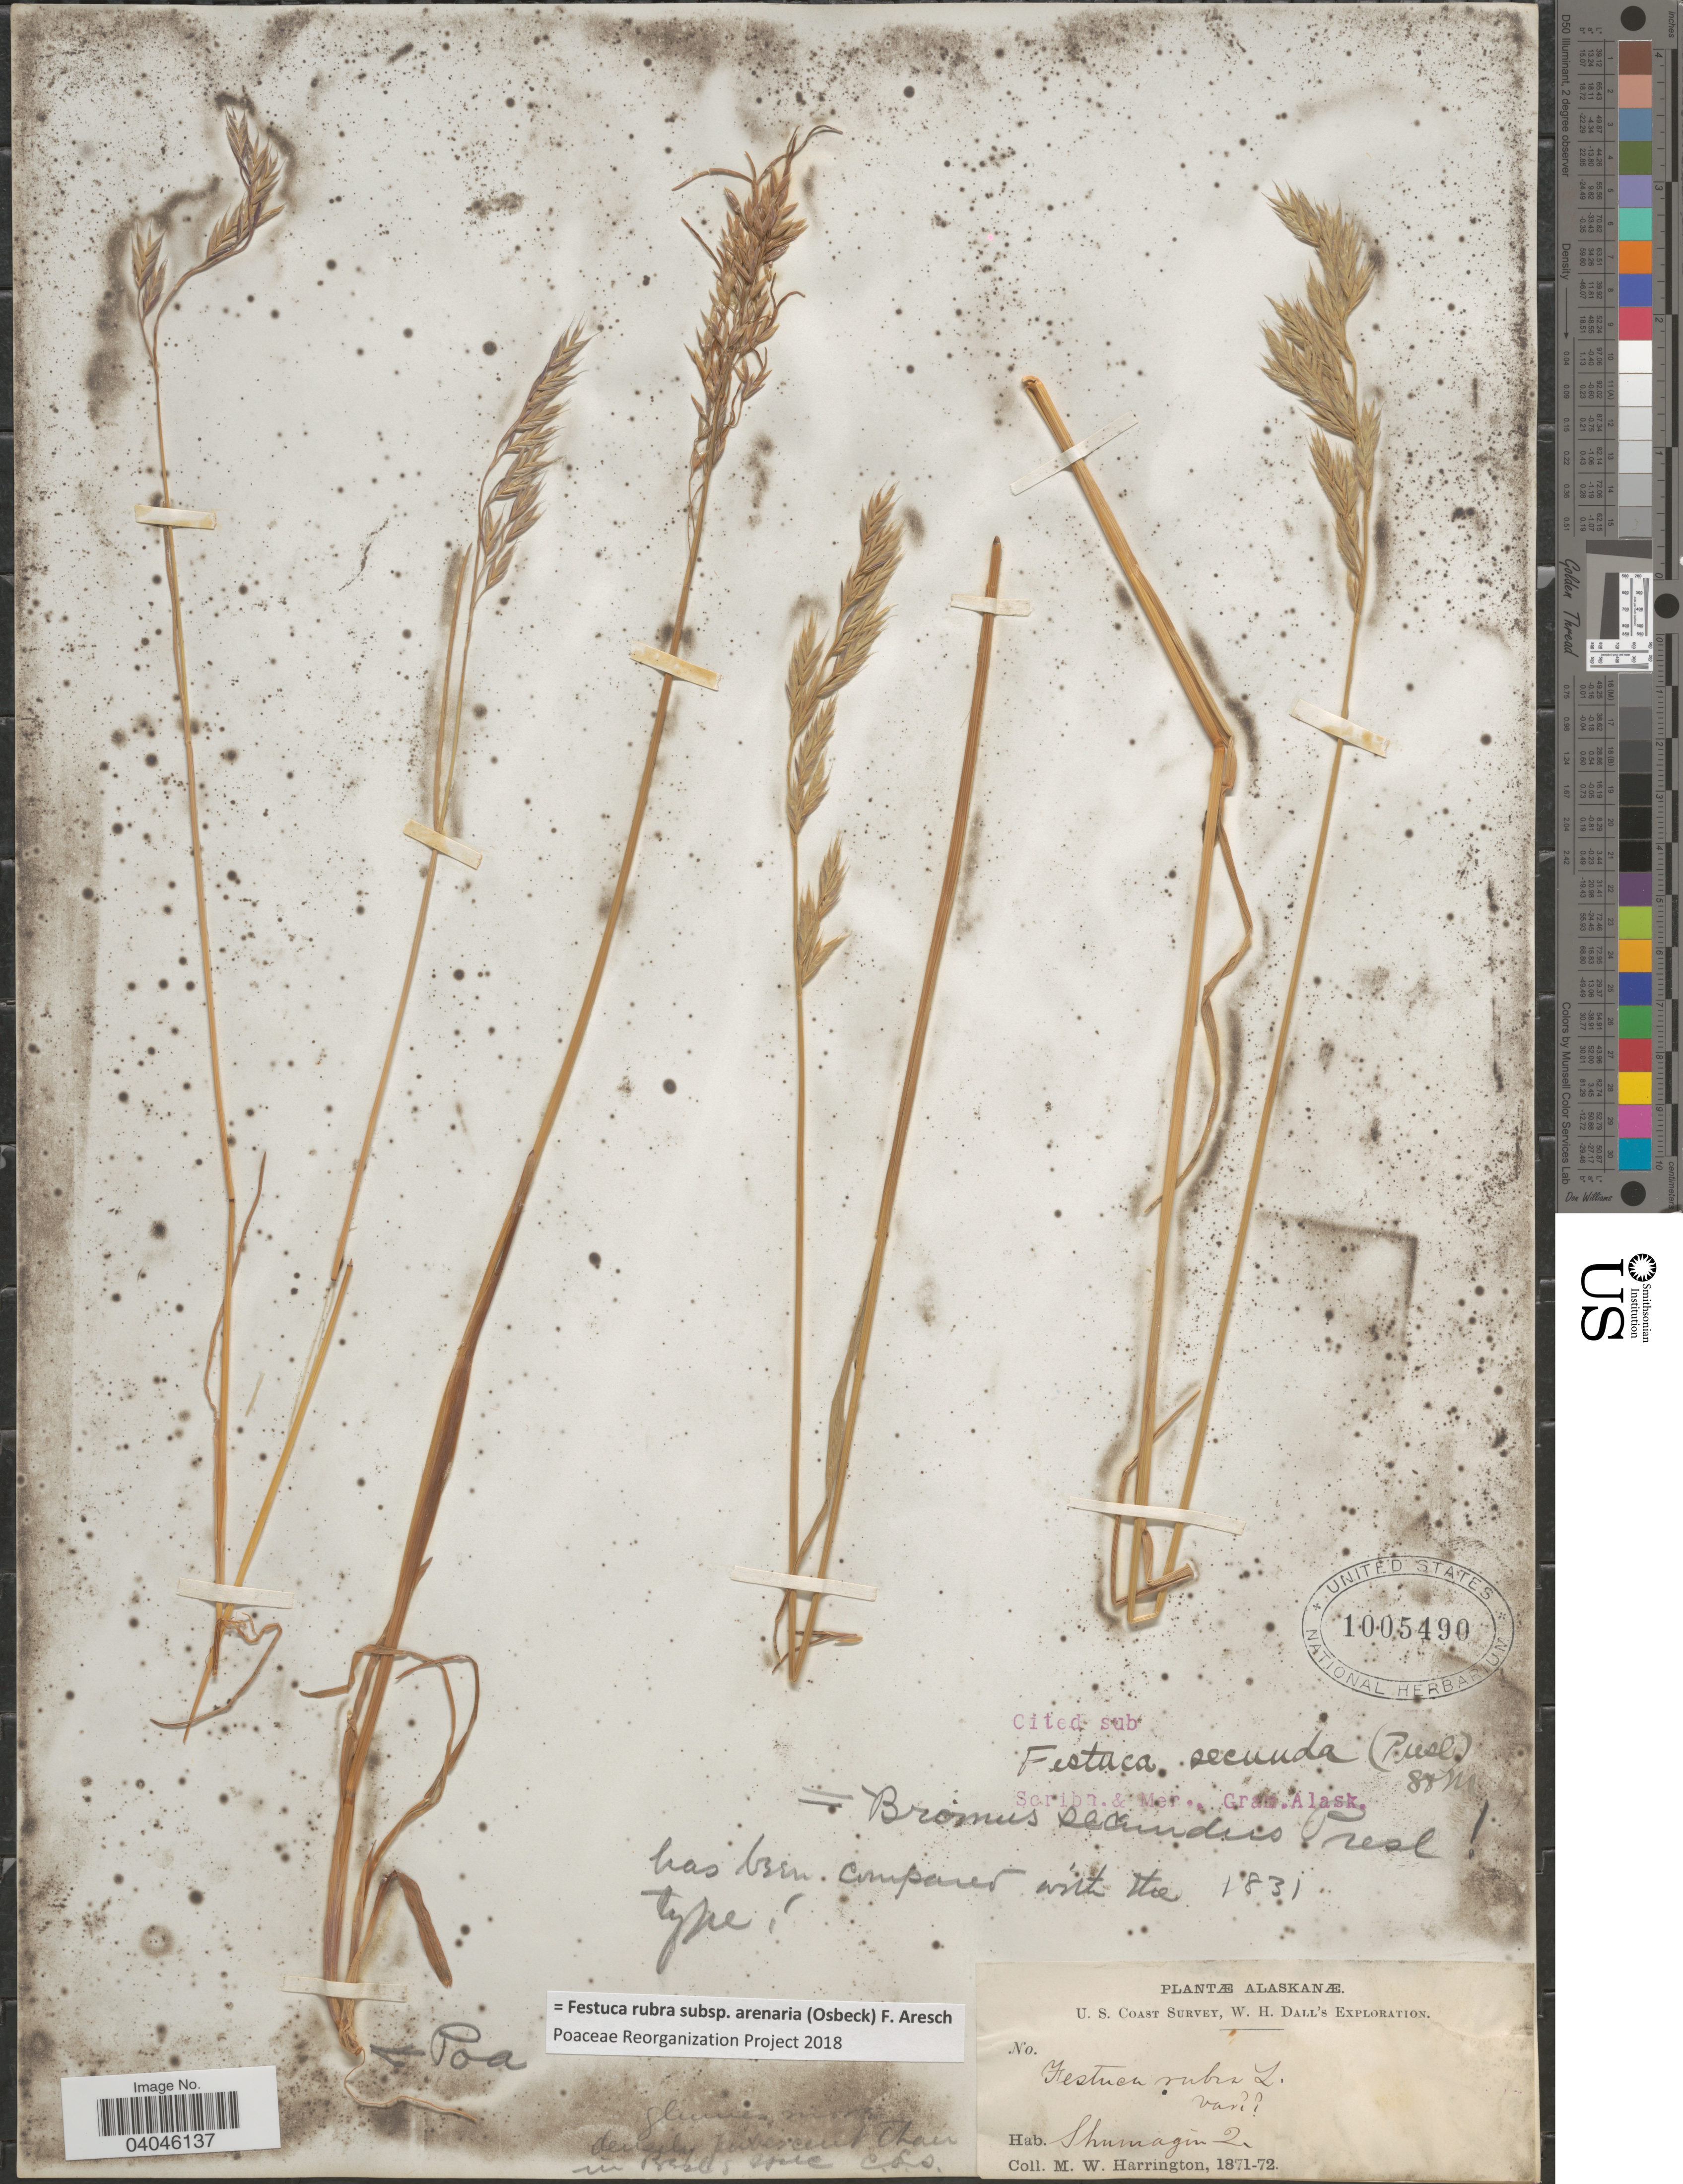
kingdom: Plantae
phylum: Tracheophyta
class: Liliopsida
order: Poales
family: Poaceae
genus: Festuca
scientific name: Festuca rubra subsp. arenaria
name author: (Osbeck) F. Aresch.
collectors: M. W. Harrington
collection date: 1871/1872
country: United States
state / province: Alaska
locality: Alaskanæ. Shumagin Is.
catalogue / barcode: US 1005490